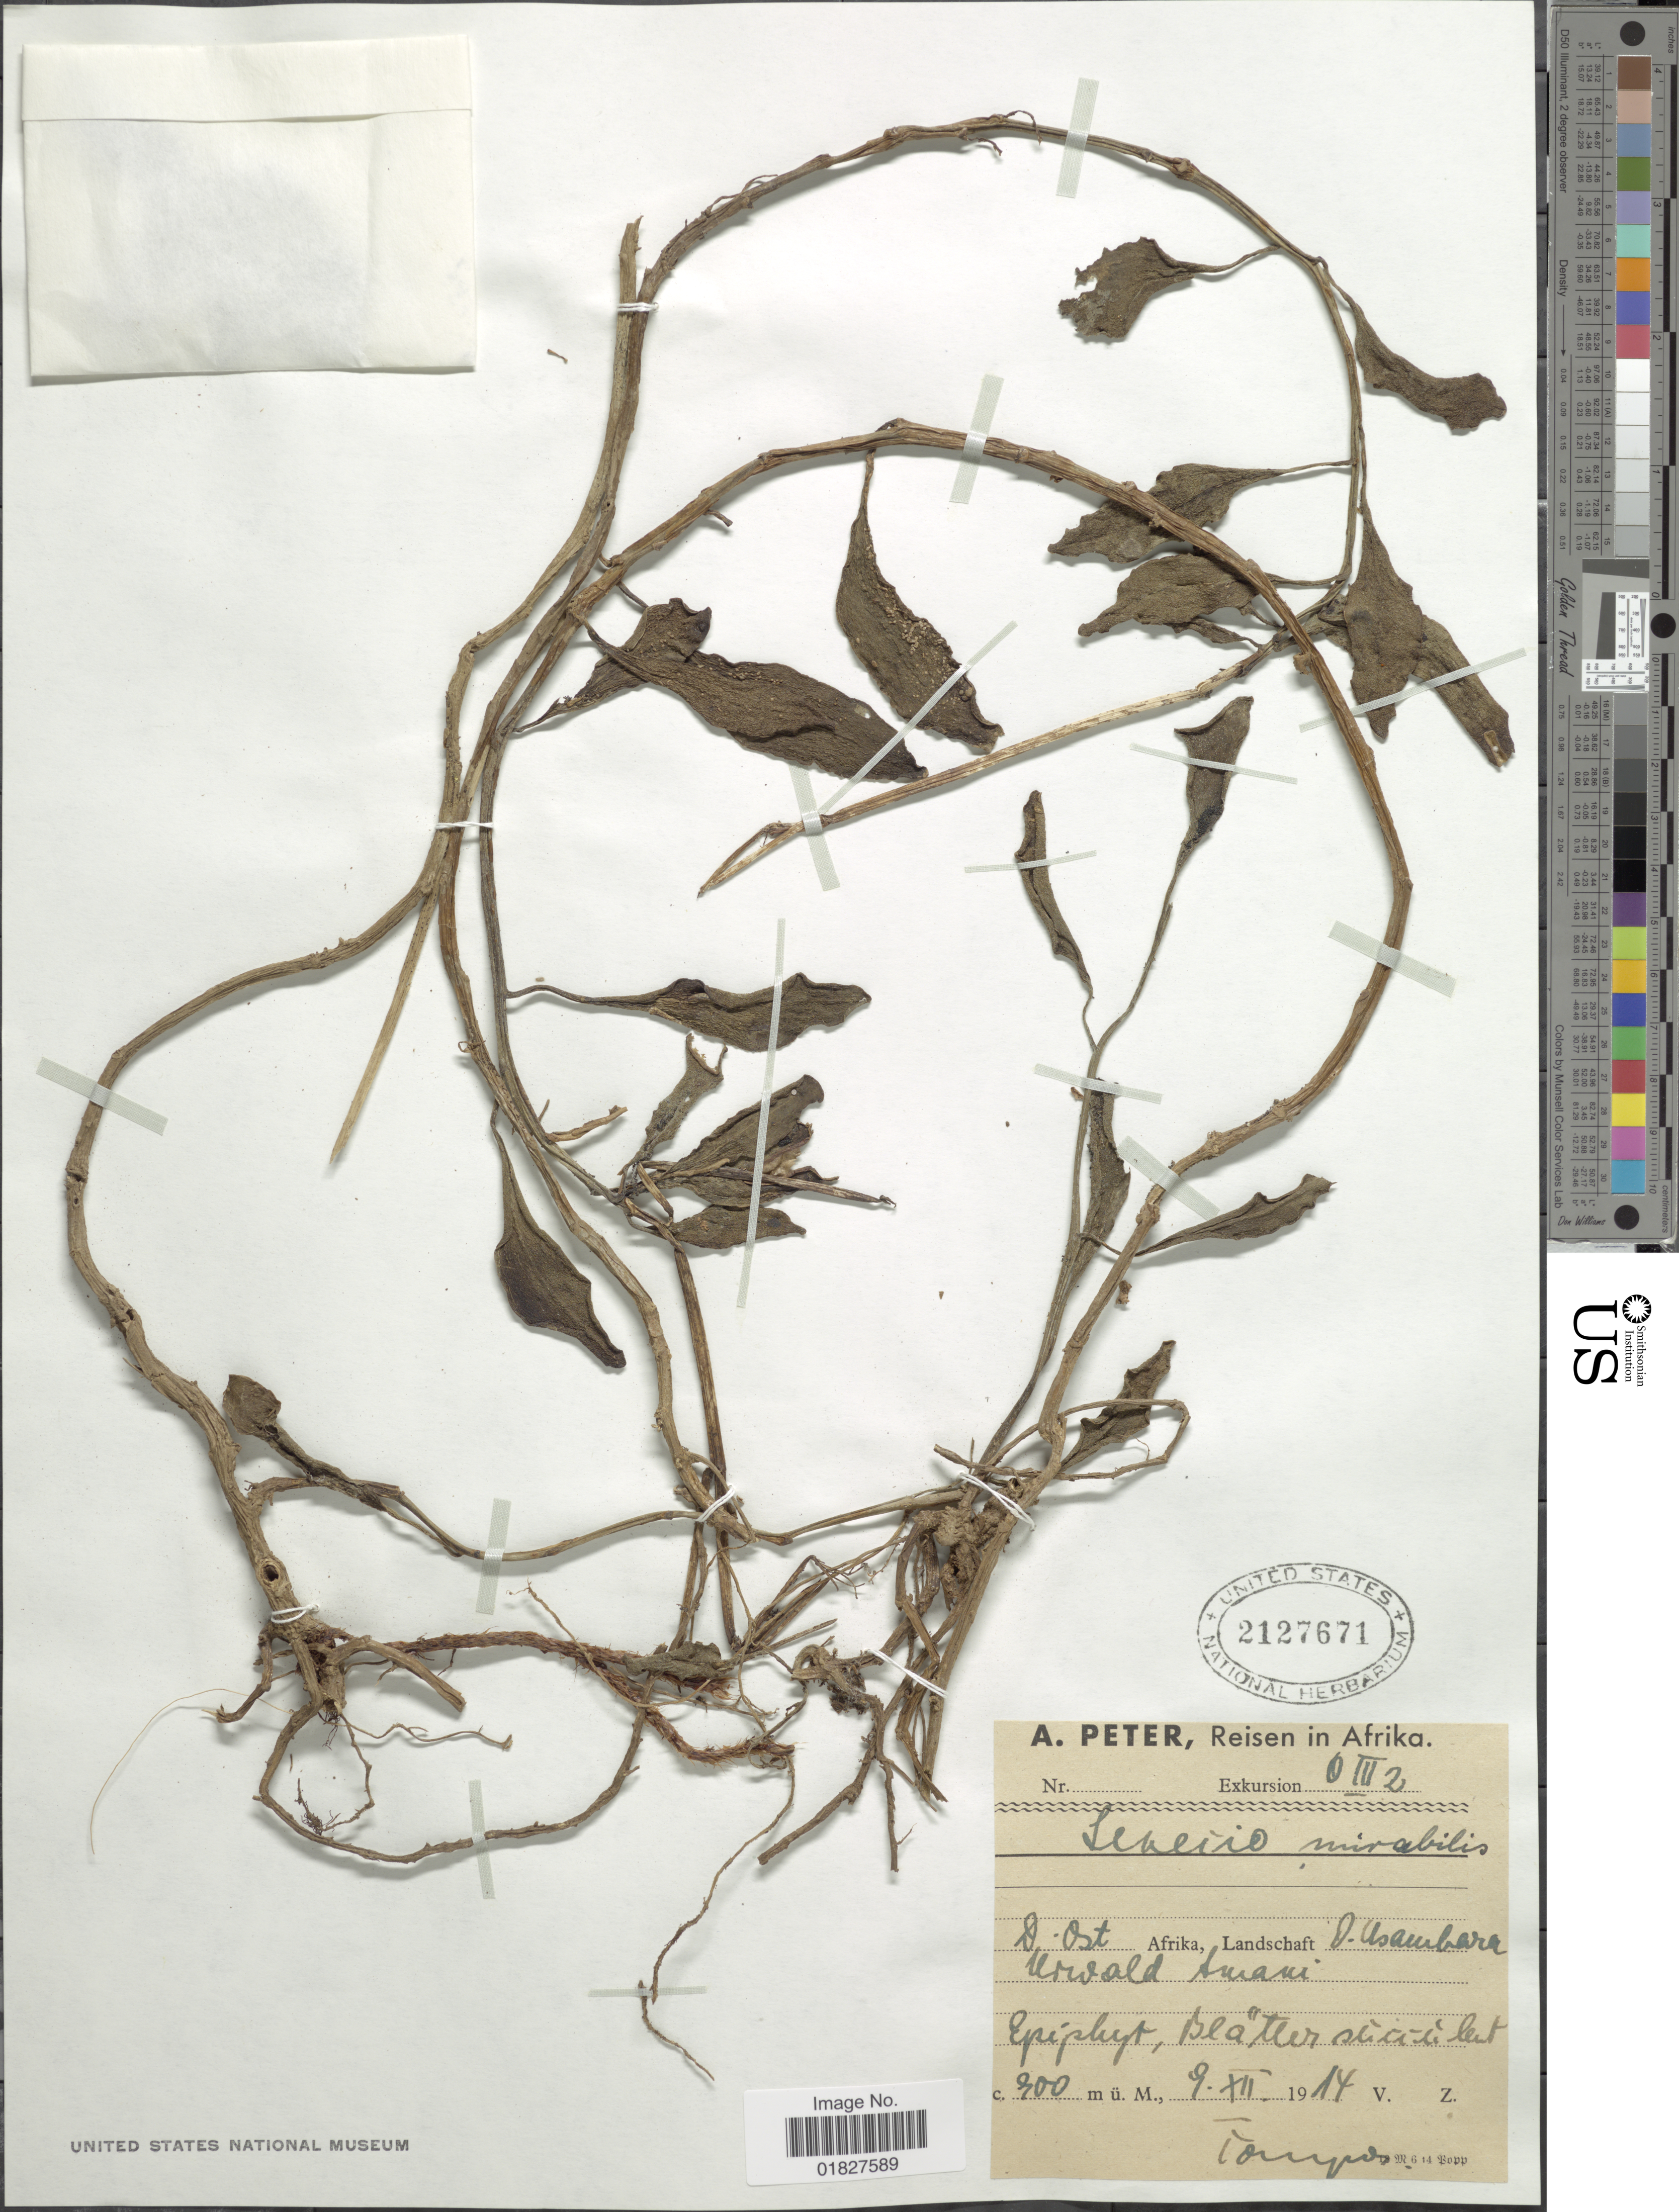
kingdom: Plantae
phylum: Tracheophyta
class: Magnoliopsida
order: Asterales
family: Asteraceae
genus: Solanecio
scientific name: Solanecio mirabilis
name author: (Muschl.) C. Jeffrey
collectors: A. Peter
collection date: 1914-12-09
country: Tanzania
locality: Afrika, D. Ost Afrika, D. Usambara, Urwald Amani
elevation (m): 500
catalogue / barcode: US 2127671